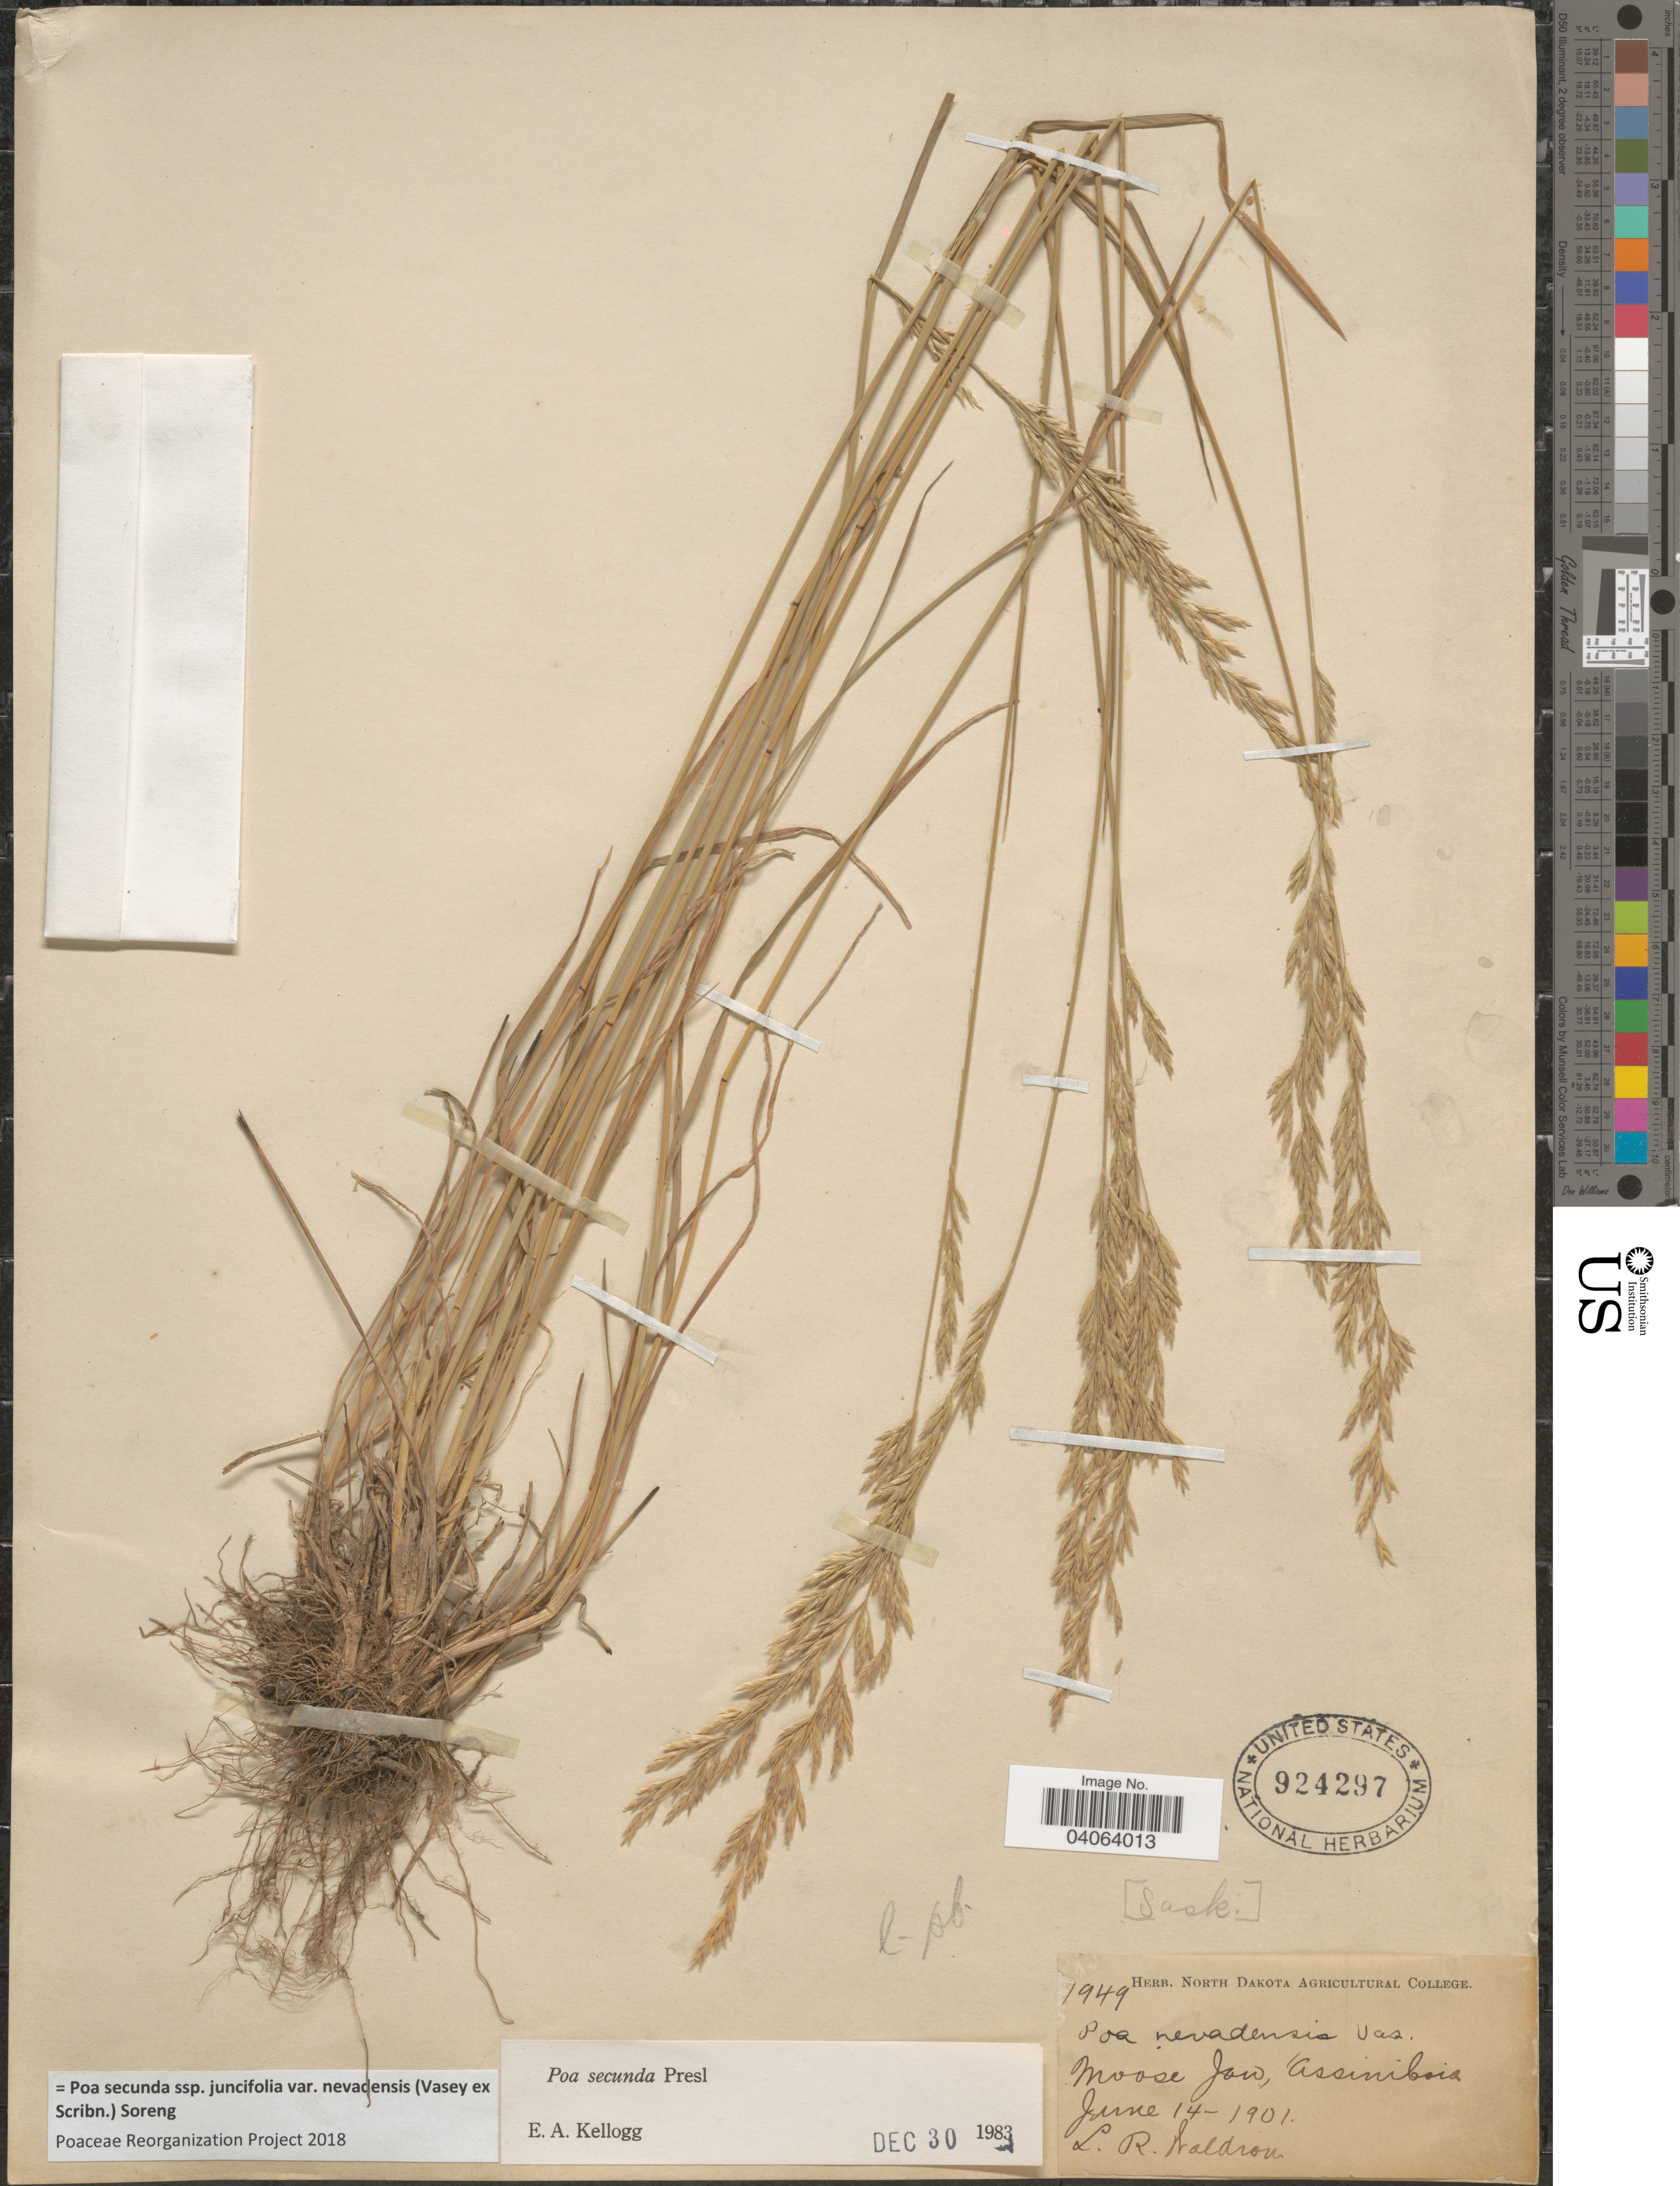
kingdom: Plantae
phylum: Tracheophyta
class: Liliopsida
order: Poales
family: Poaceae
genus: Poa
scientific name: Poa secunda subsp. juncifolia var. nevadensis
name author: (Vasey ex Scribn.) Soreng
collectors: L. Waldron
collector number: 1949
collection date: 1901-06-14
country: Canada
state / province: Saskatchewan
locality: Moose Jaw, Assiniboia.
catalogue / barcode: US 924297